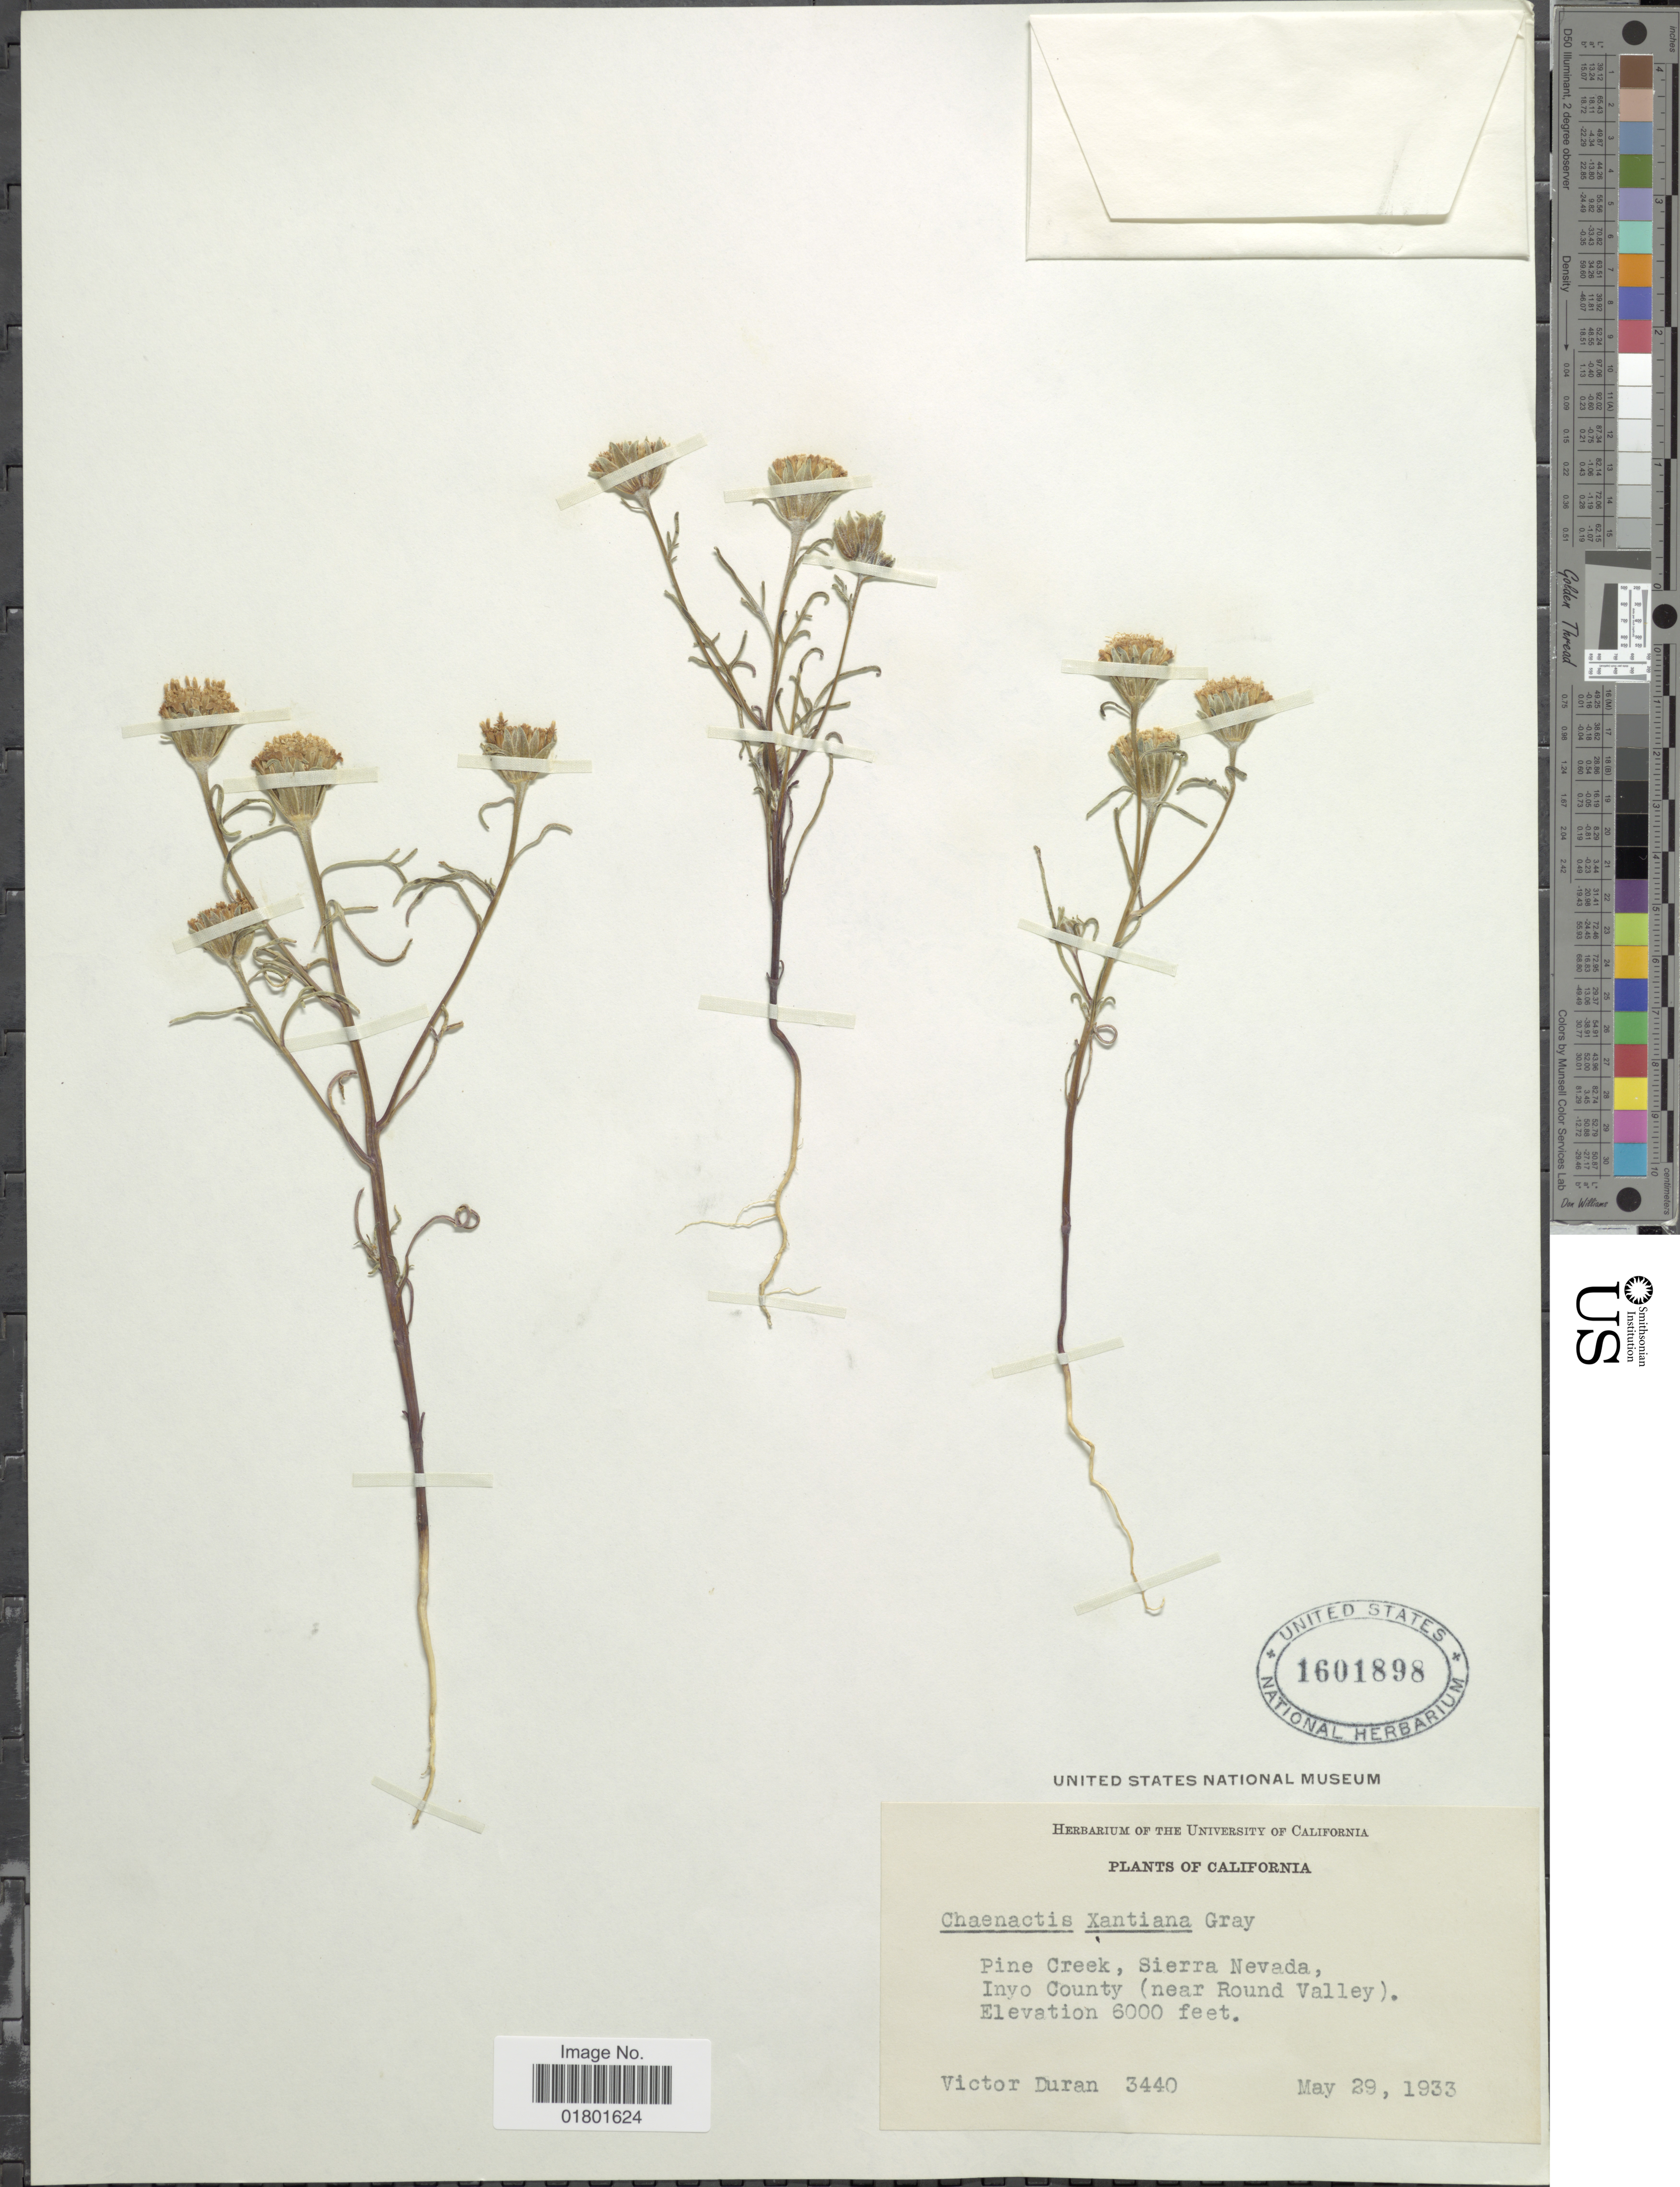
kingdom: Plantae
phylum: Tracheophyta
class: Magnoliopsida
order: Asterales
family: Asteraceae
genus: Chaenactis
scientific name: Chaenactis xantiana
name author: A. Gray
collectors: V. Duran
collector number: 3440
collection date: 1933-05-29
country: United States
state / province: California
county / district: Inyo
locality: Sierra Nevada, Inyo County (near Round Vaalley)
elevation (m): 1829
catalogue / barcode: US 1601898